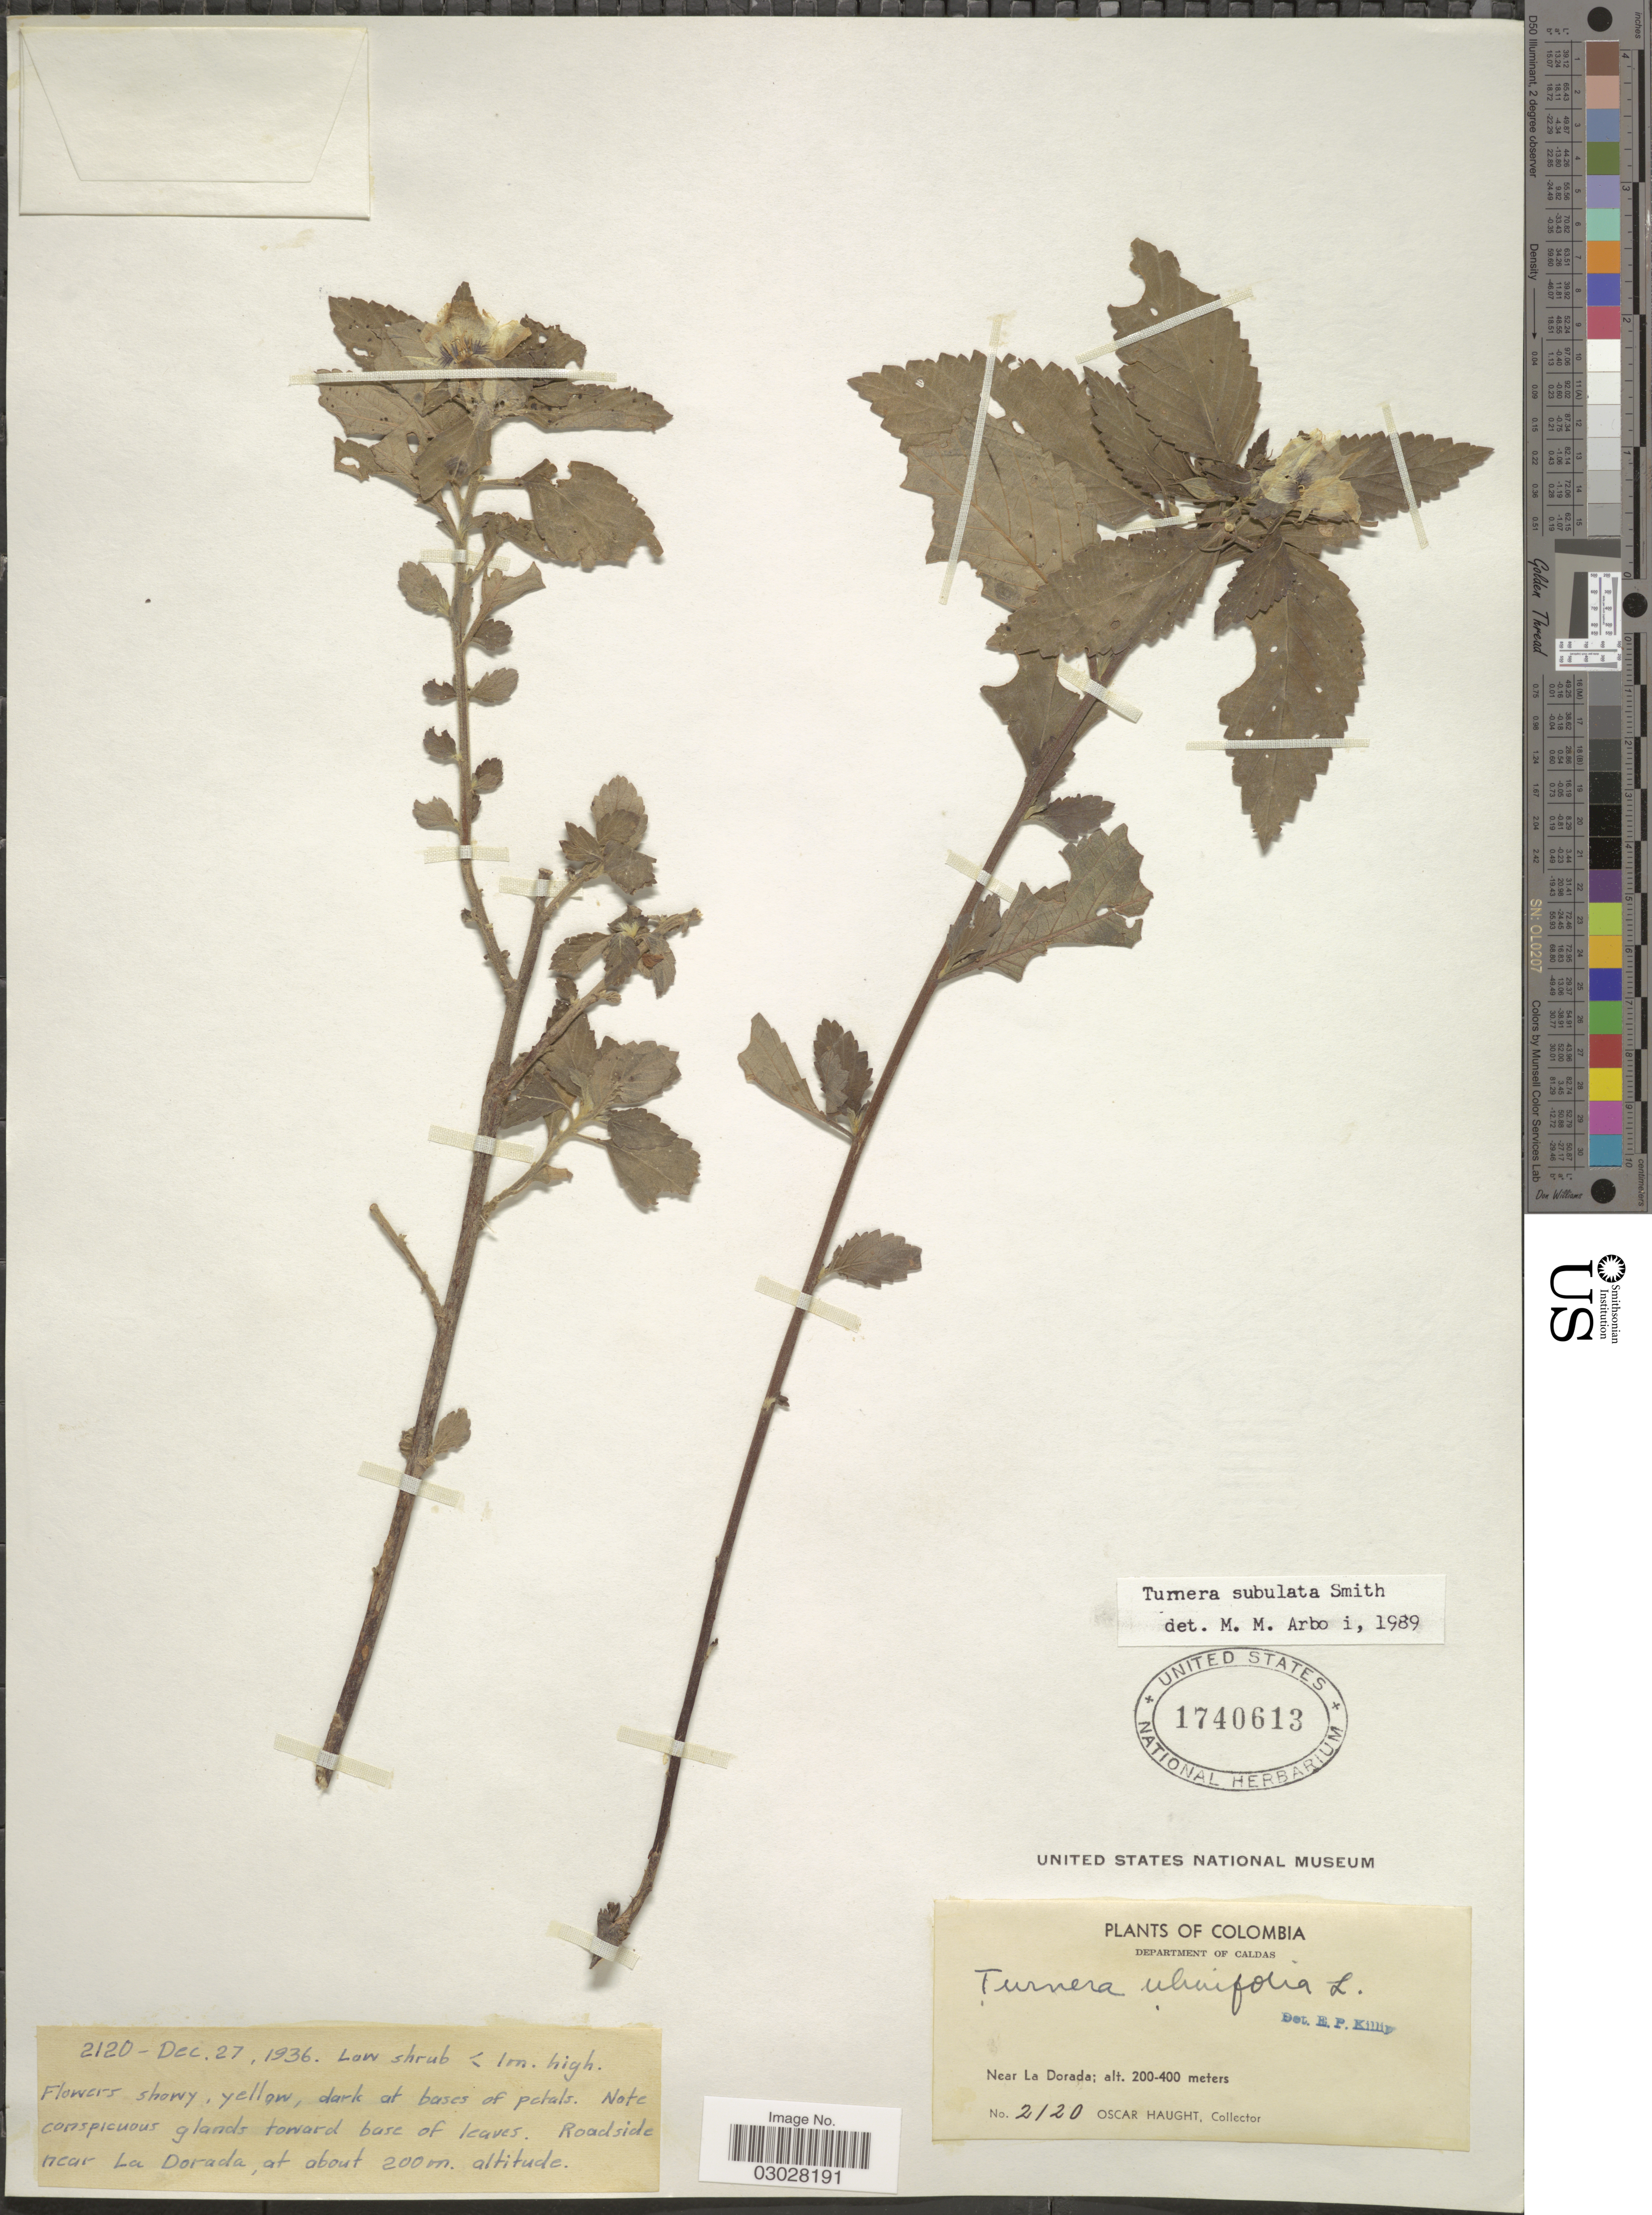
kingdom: Plantae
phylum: Tracheophyta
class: Magnoliopsida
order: Malpighiales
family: Turneraceae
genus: Turnera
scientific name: Turnera subulata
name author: Sm.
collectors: O. L. Haught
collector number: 2120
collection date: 1936-12-27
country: Colombia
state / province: Caldas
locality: Department of Caldas. Near La Dorada. Roadside near La Dorada.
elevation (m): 200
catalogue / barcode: US 1740613